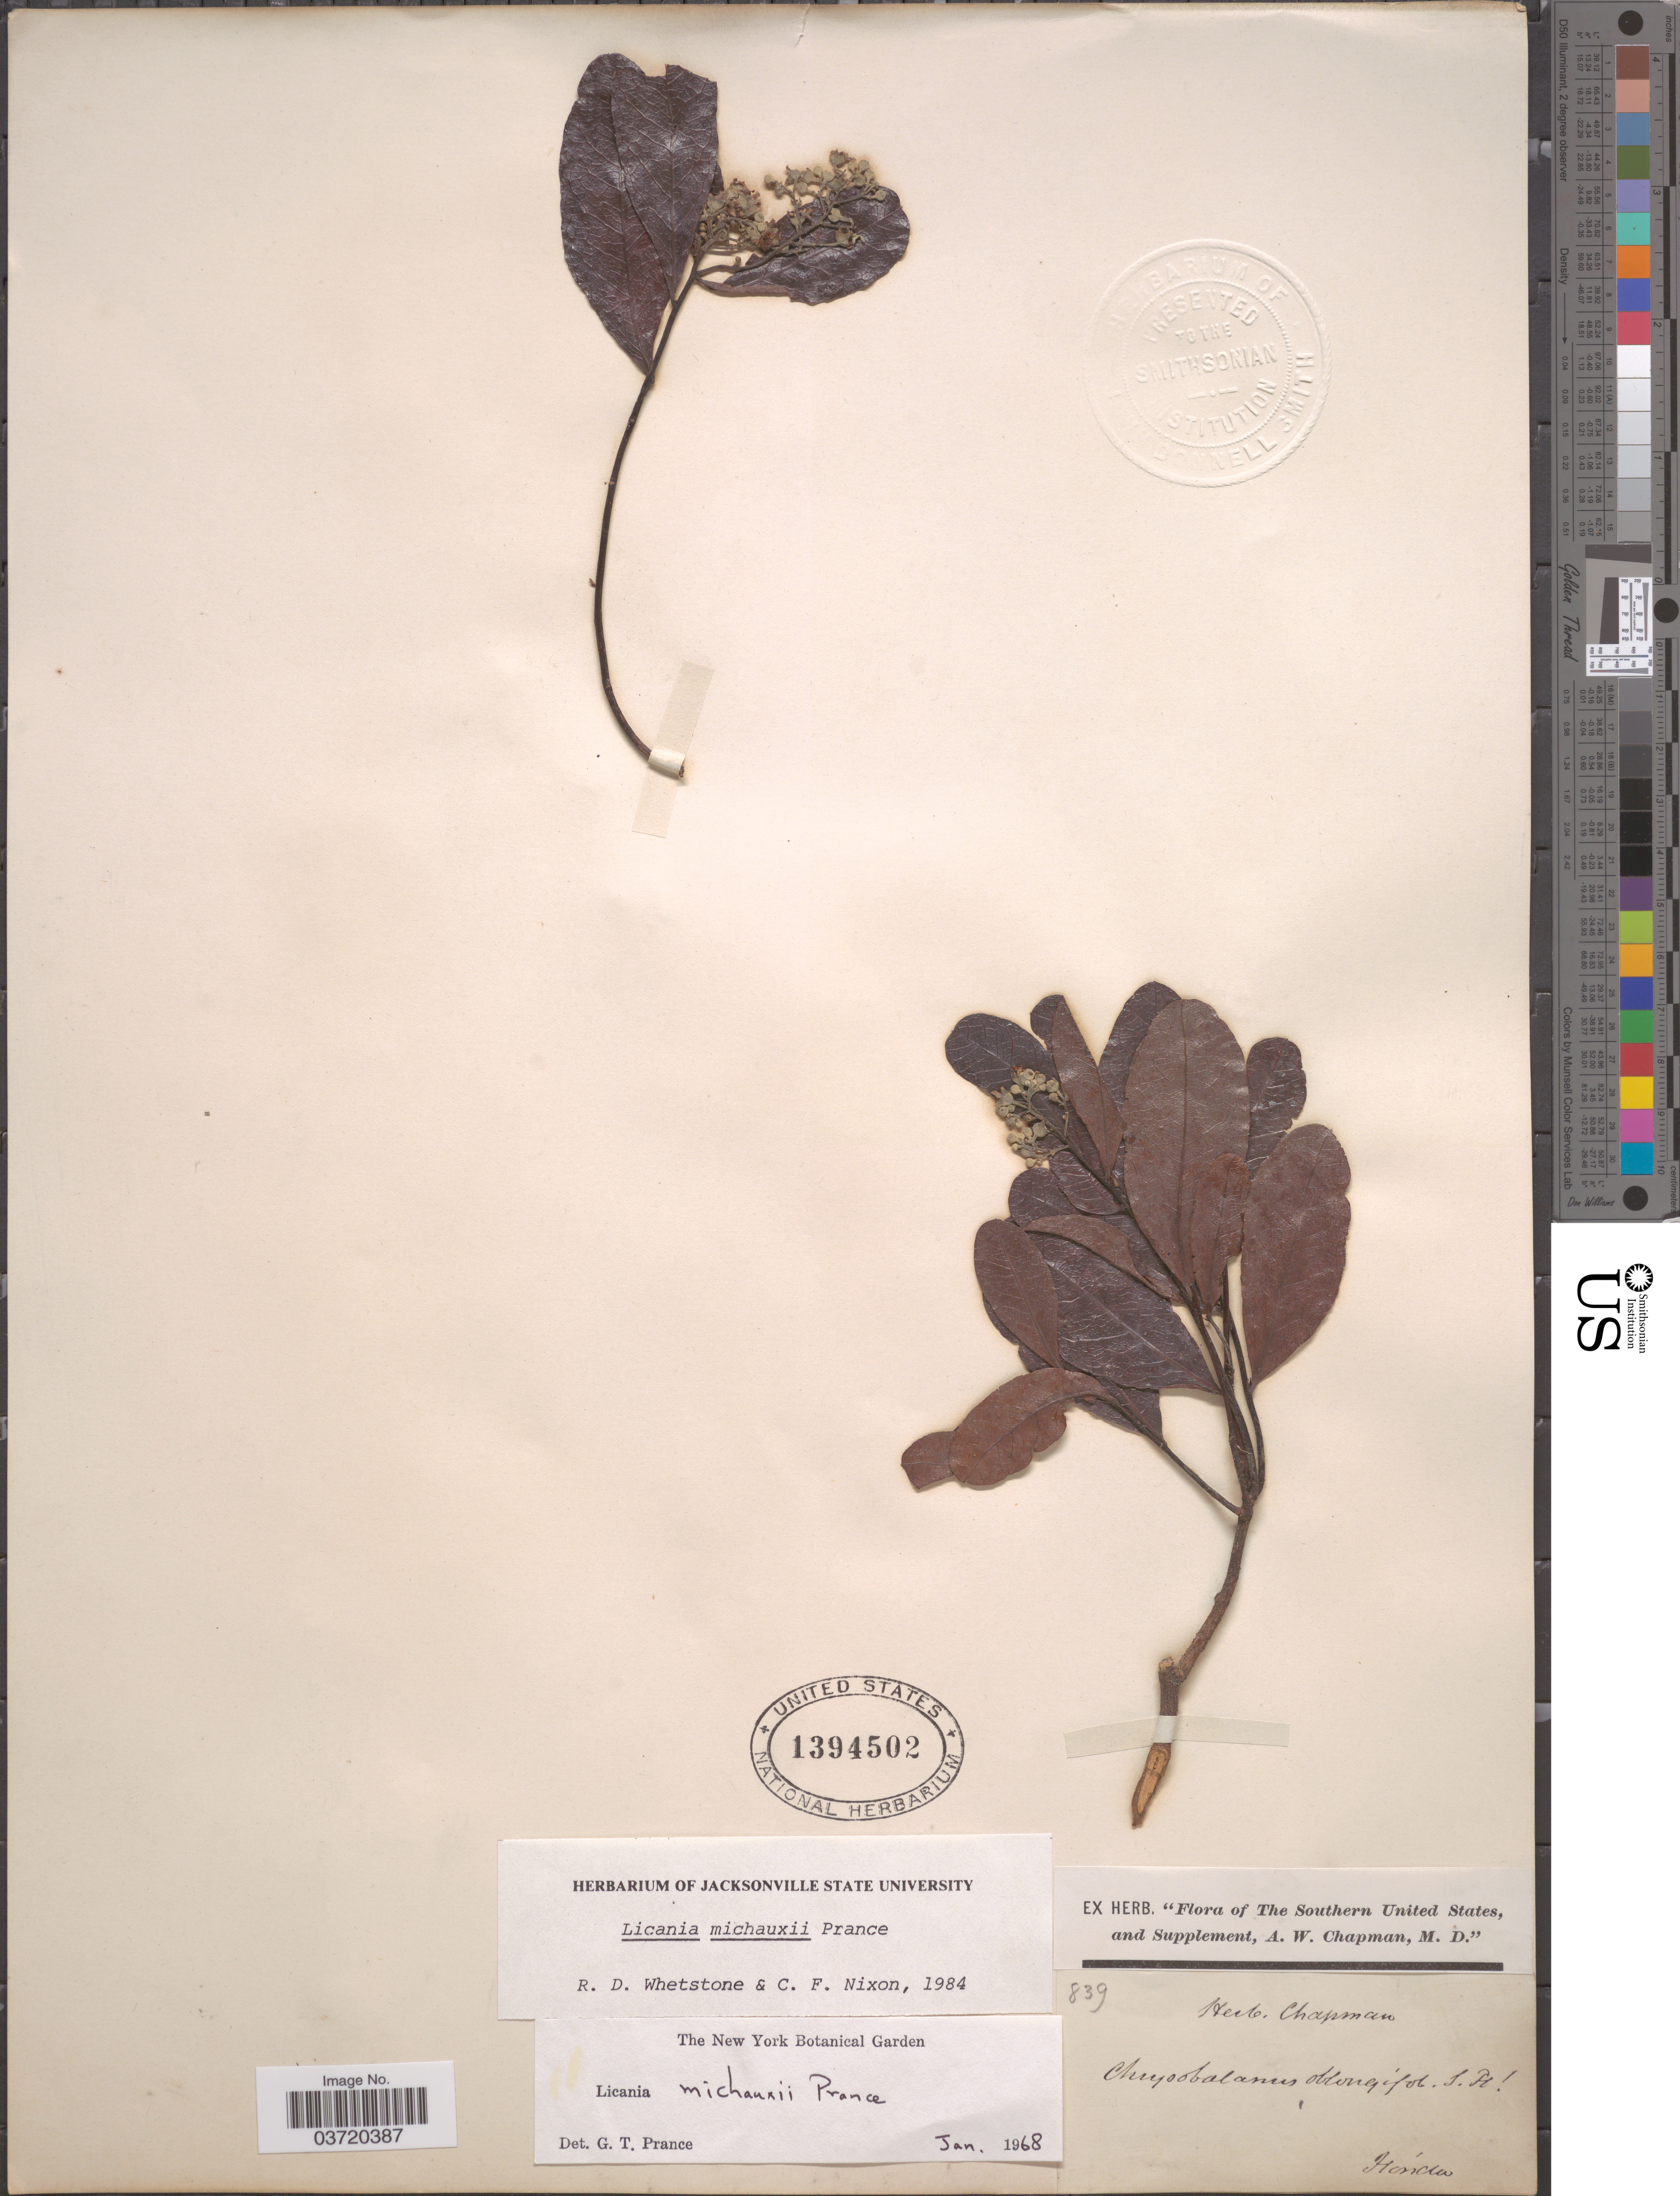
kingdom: Plantae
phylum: Tracheophyta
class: Magnoliopsida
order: Malpighiales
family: Chrysobalanaceae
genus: Geobalanus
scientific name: Geobalanus oblongifolius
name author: (Michx.) Small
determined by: Strong, M. T., (US), Smithsonian Institution - National Museum of Natural History (UNITED STATES)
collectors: A. W. Chapman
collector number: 839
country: United States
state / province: Florida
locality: Southern United States.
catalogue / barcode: US 1394502